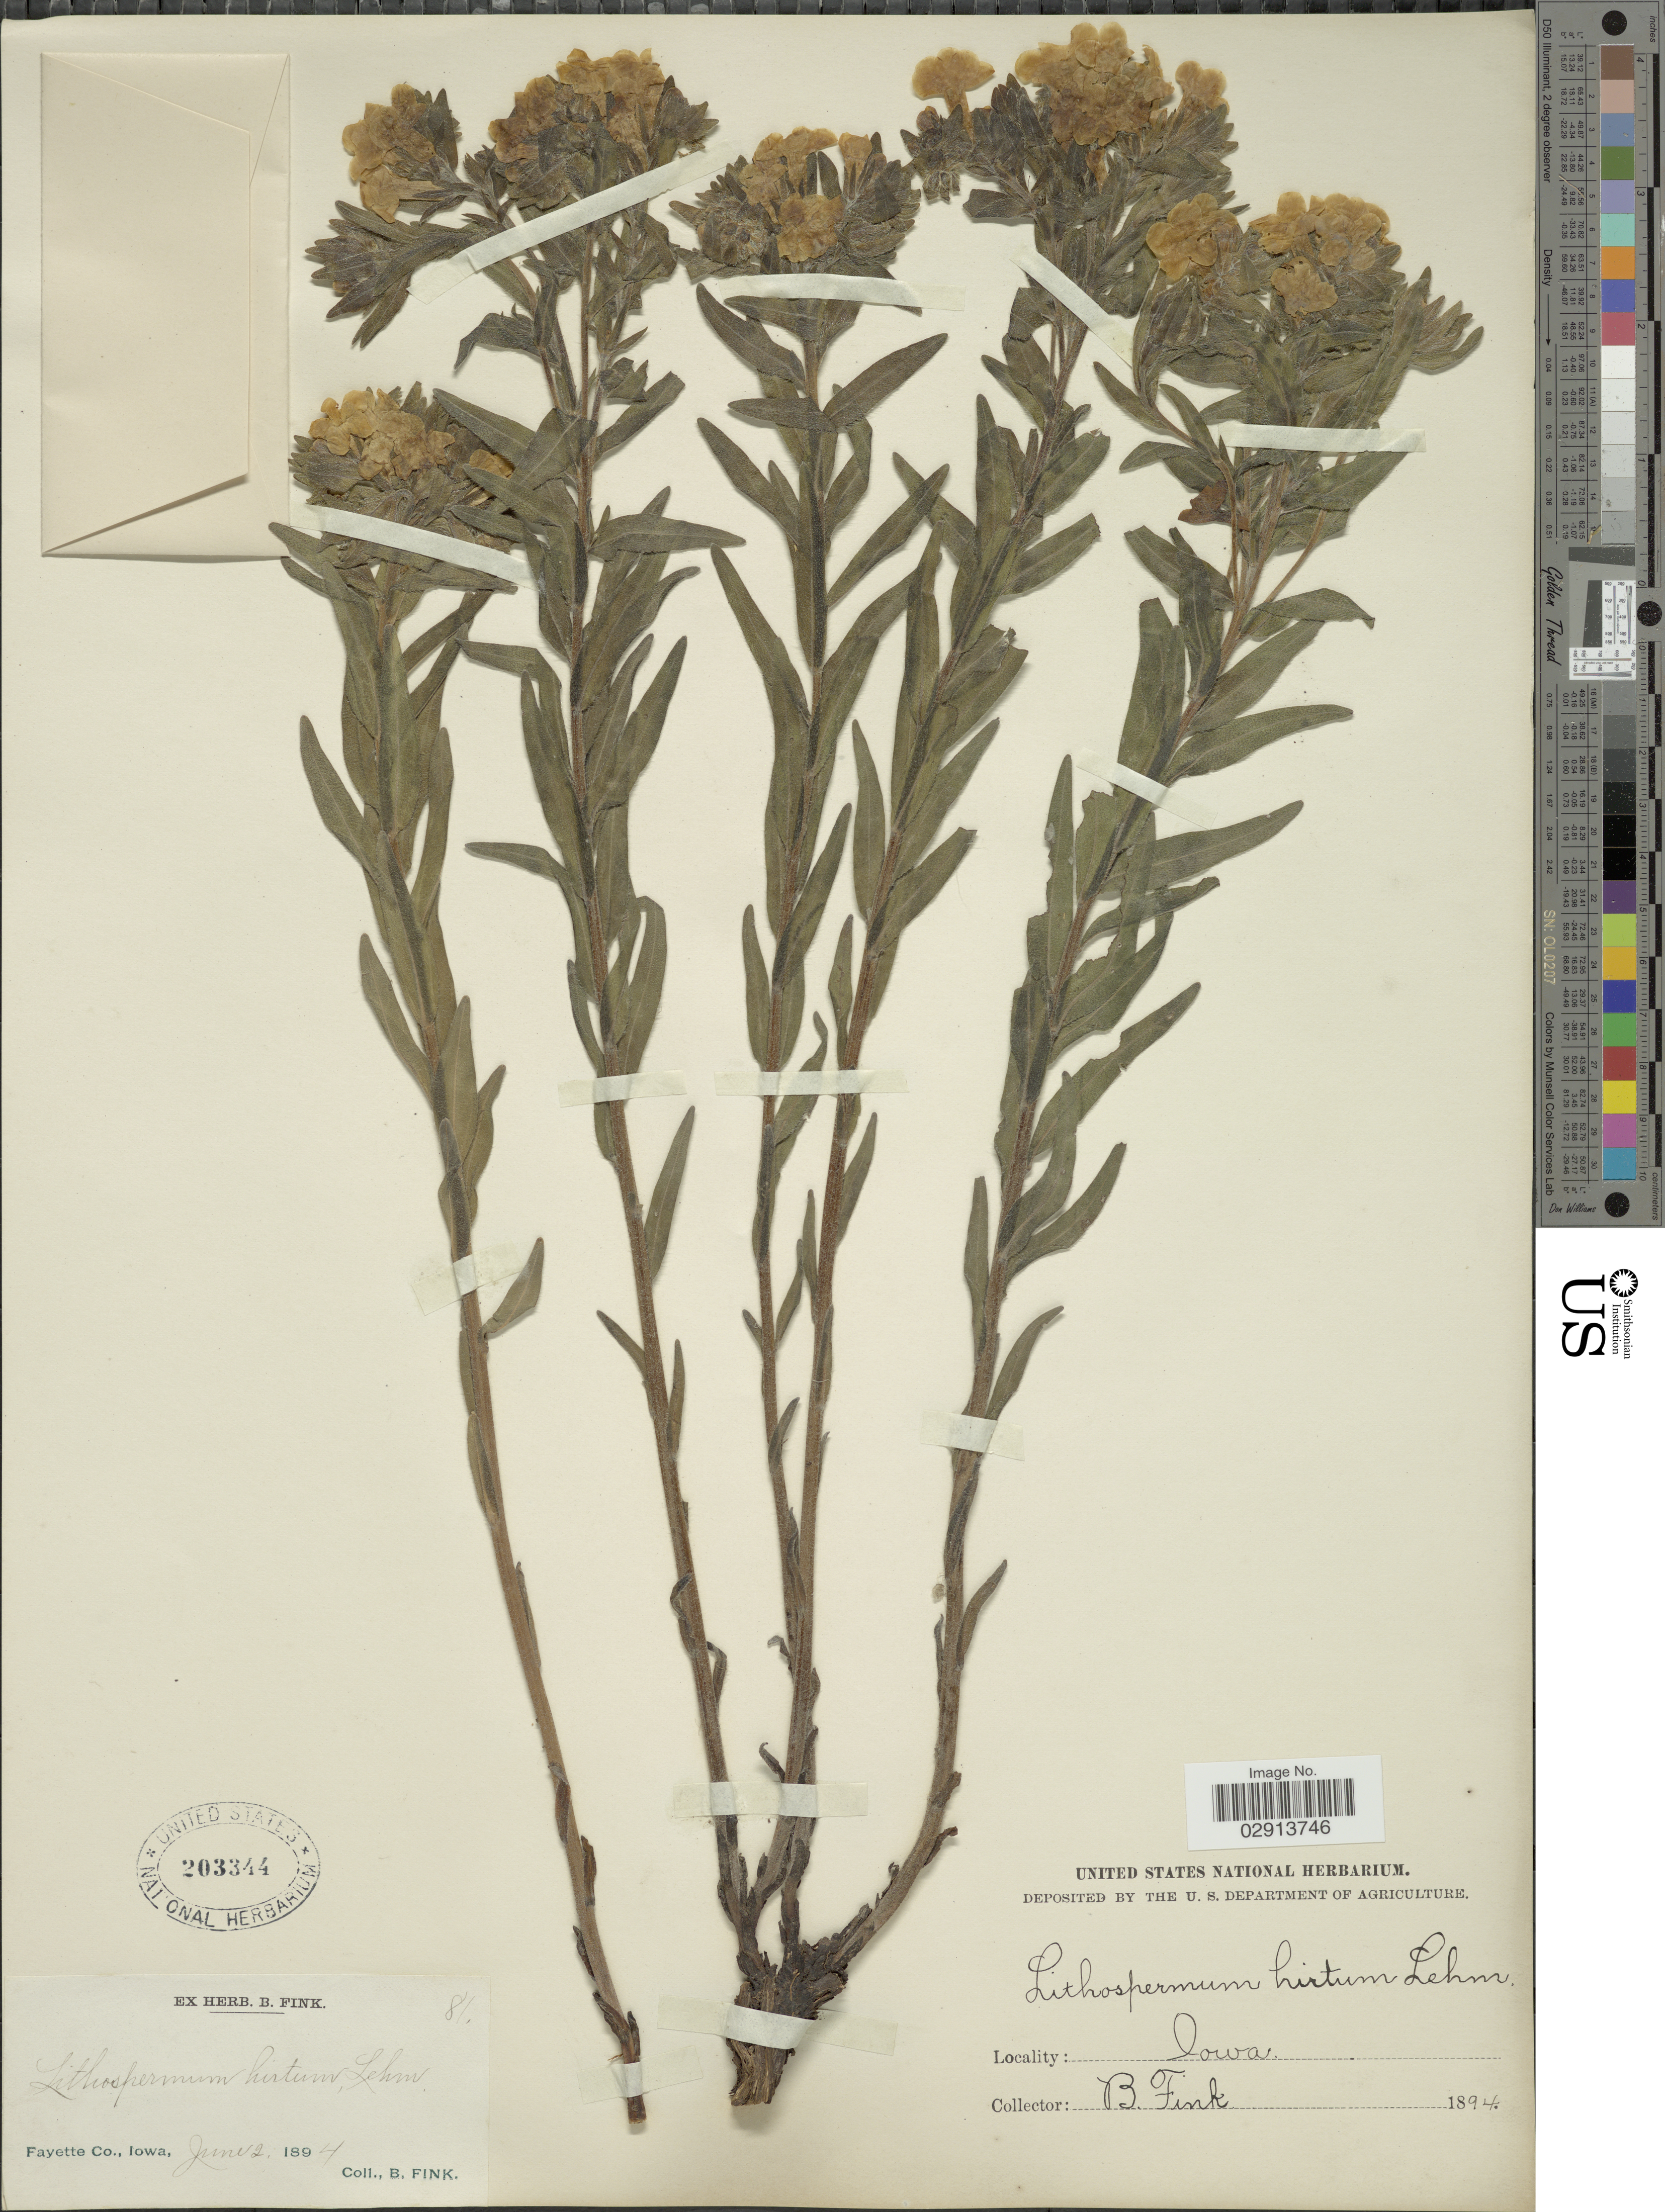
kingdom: Plantae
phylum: Tracheophyta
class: Magnoliopsida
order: Boraginales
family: Boraginaceae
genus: Lithospermum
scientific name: Lithospermum caroliniense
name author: (J.F. Gmel.) MacMill.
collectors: B. Fink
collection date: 1894-06-02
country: United States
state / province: Iowa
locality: Fayette Co., Iowa.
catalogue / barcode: US 203344